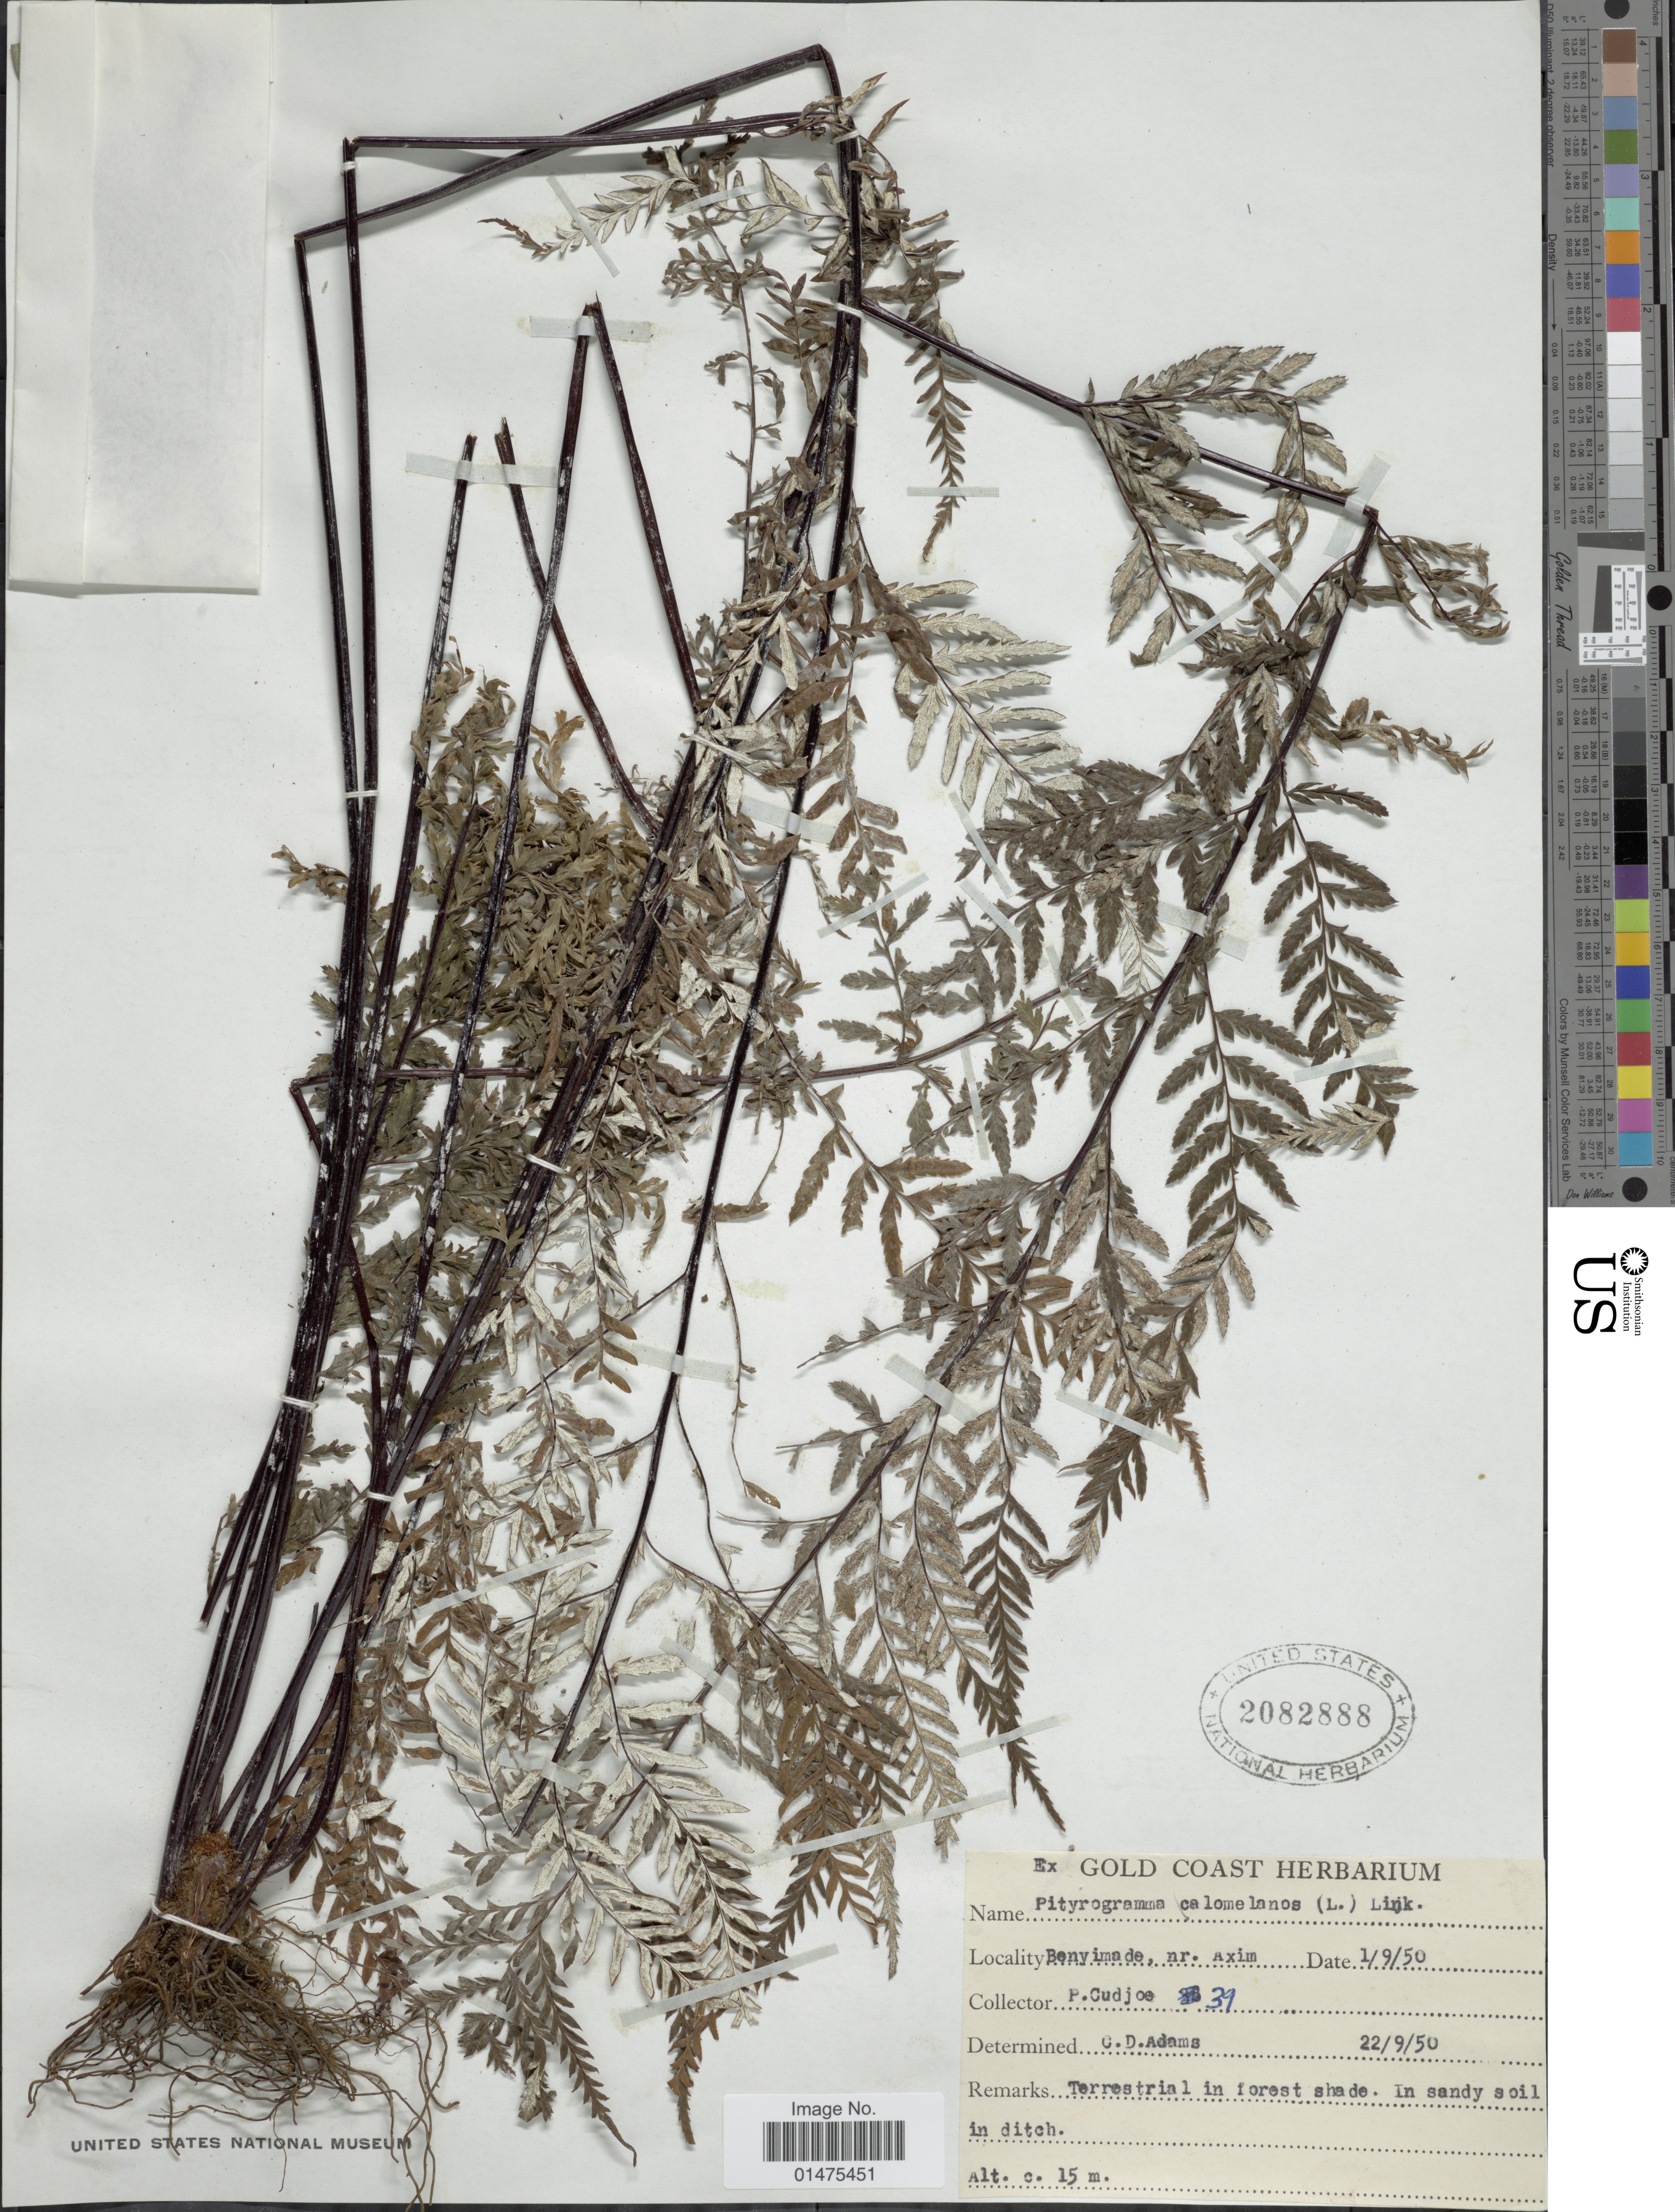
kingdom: Plantae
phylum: Tracheophyta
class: Polypodiopsida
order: Polypodiales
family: Pteridaceae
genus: Pityrogramma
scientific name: Pityrogramma calomelanos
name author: (L.) Link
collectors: P. Cudjoe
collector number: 39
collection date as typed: Transcribed d/m/y: 1/9/50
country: Ghana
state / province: Western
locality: Benyimade, nr Axim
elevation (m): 15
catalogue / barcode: US 2082888